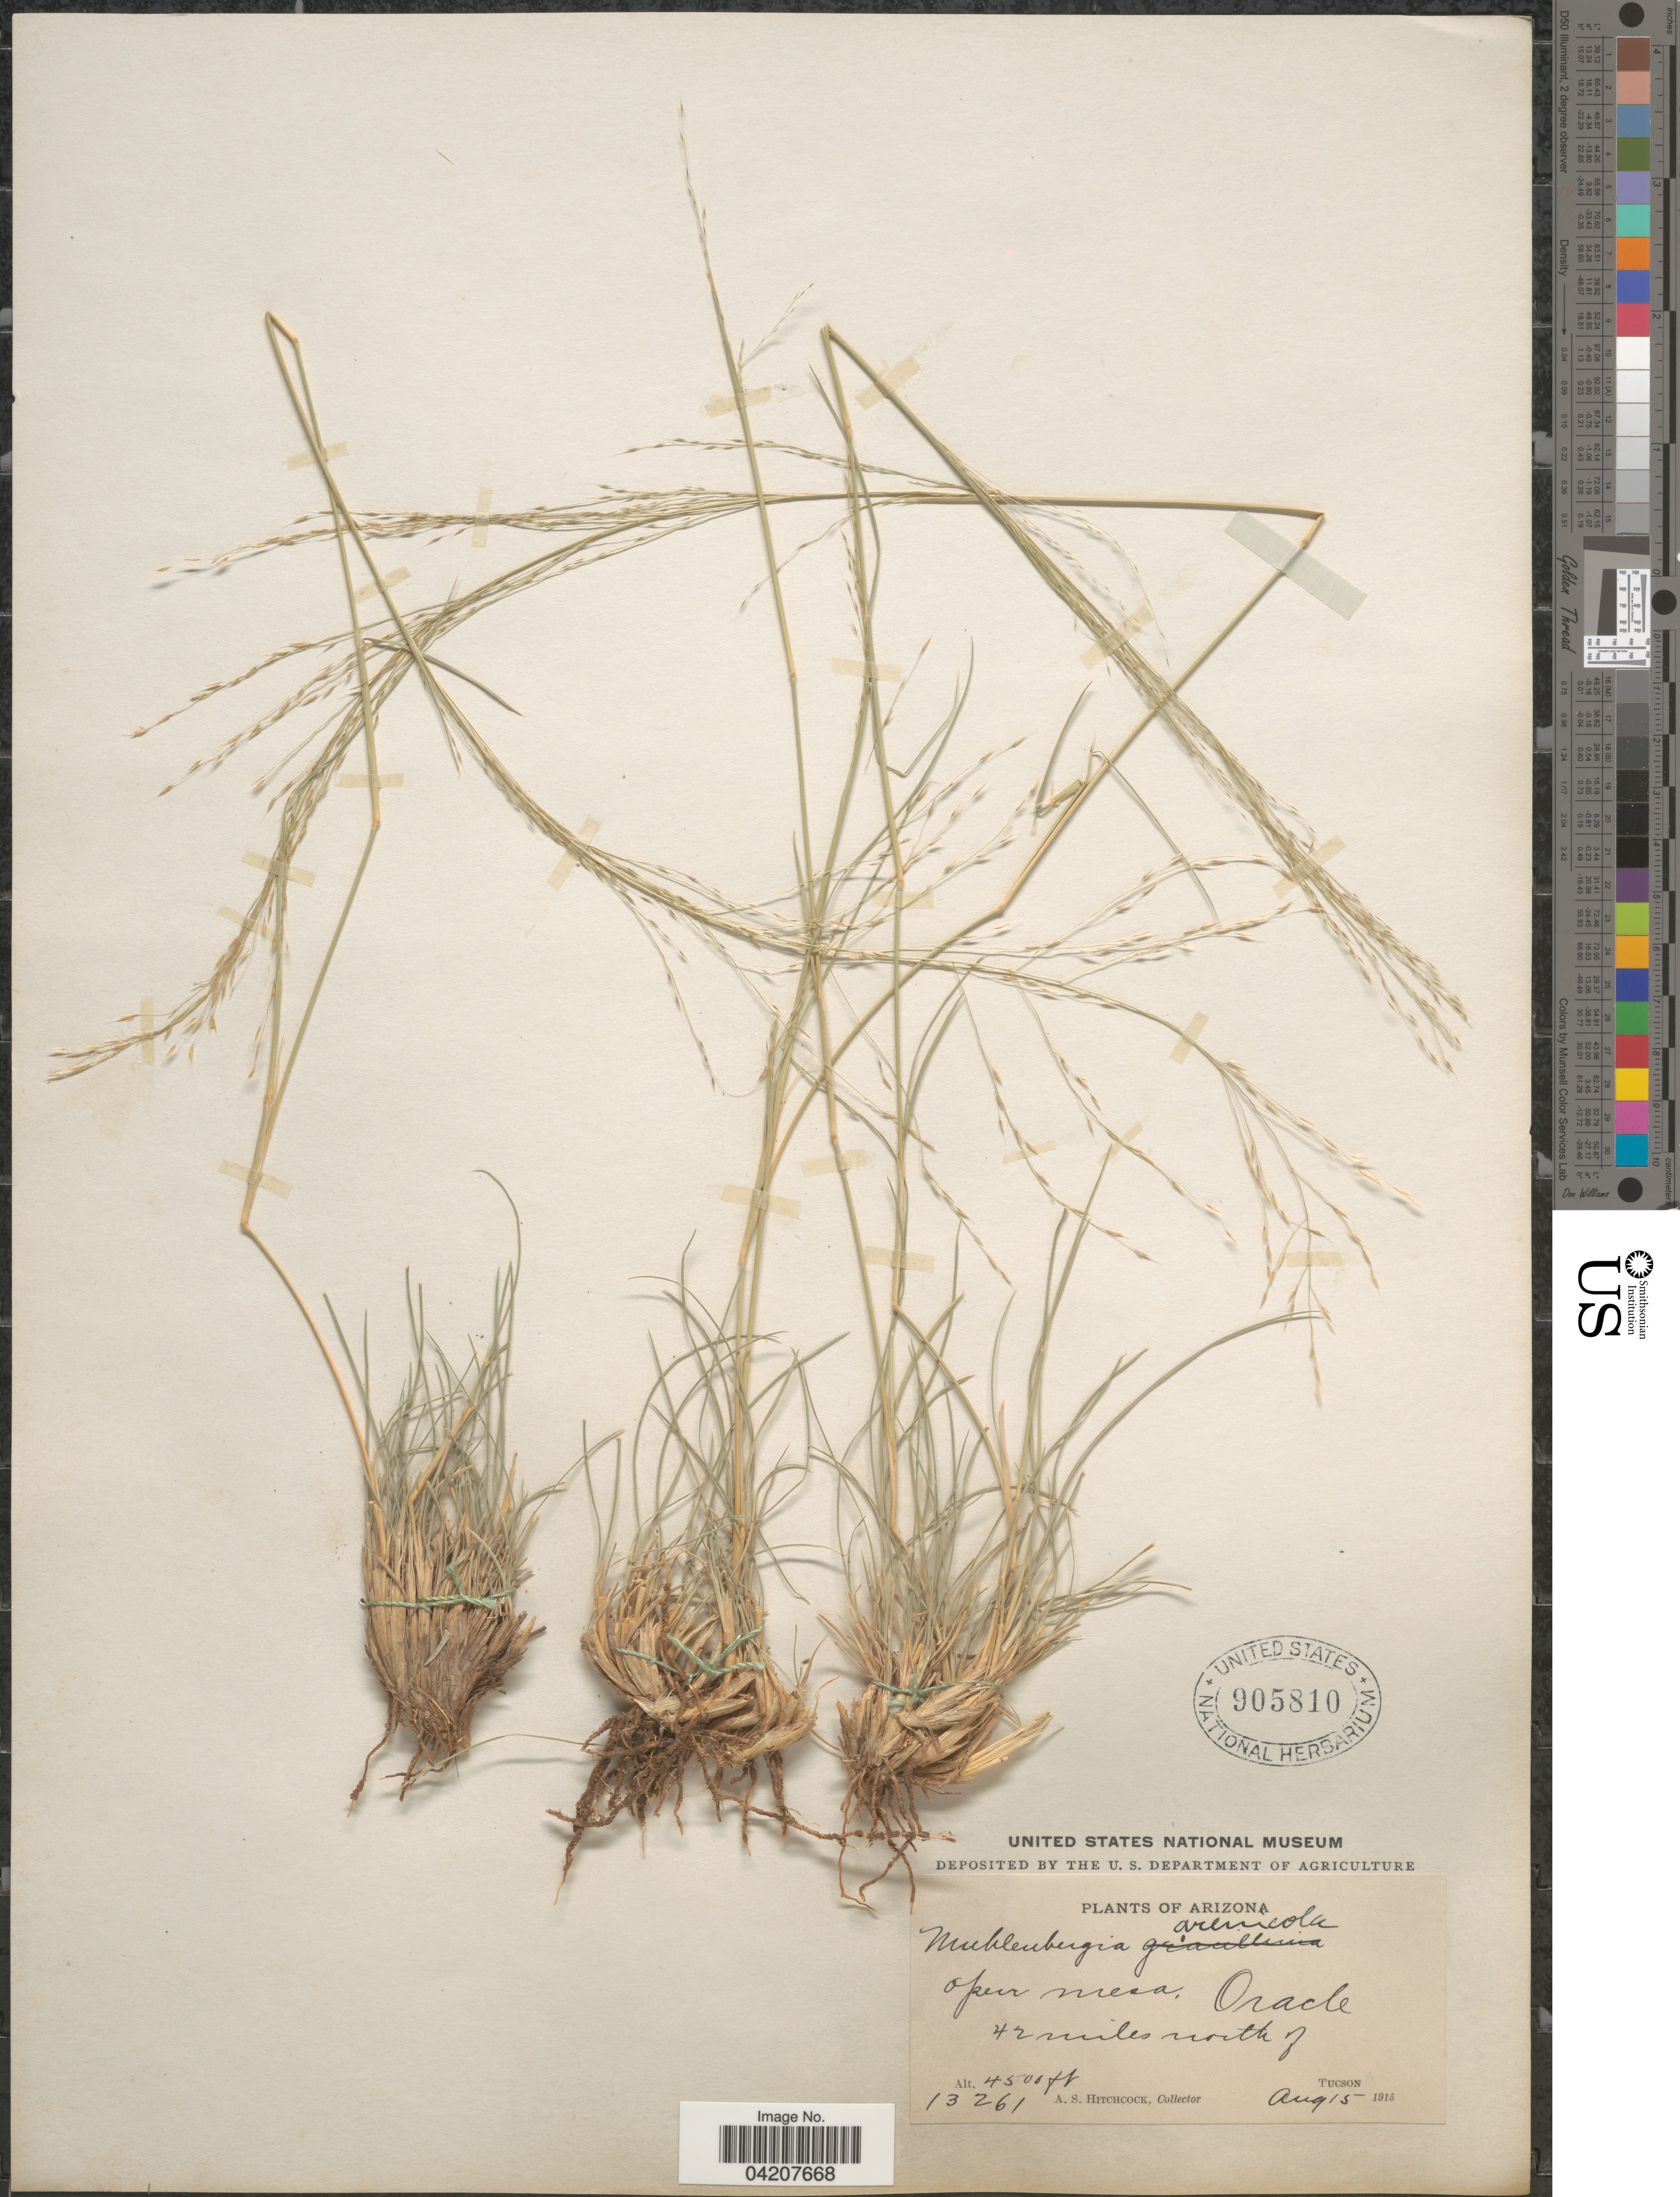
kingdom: Plantae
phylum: Tracheophyta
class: Liliopsida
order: Poales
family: Poaceae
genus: Muhlenbergia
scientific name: Muhlenbergia arenicola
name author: Buckley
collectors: A. S. Hitchcock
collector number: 13261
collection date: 1915-08-15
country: United States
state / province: Arizona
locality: Open mesa, Oracle 42 miles north of Tucson.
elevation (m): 1372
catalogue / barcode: US 905810